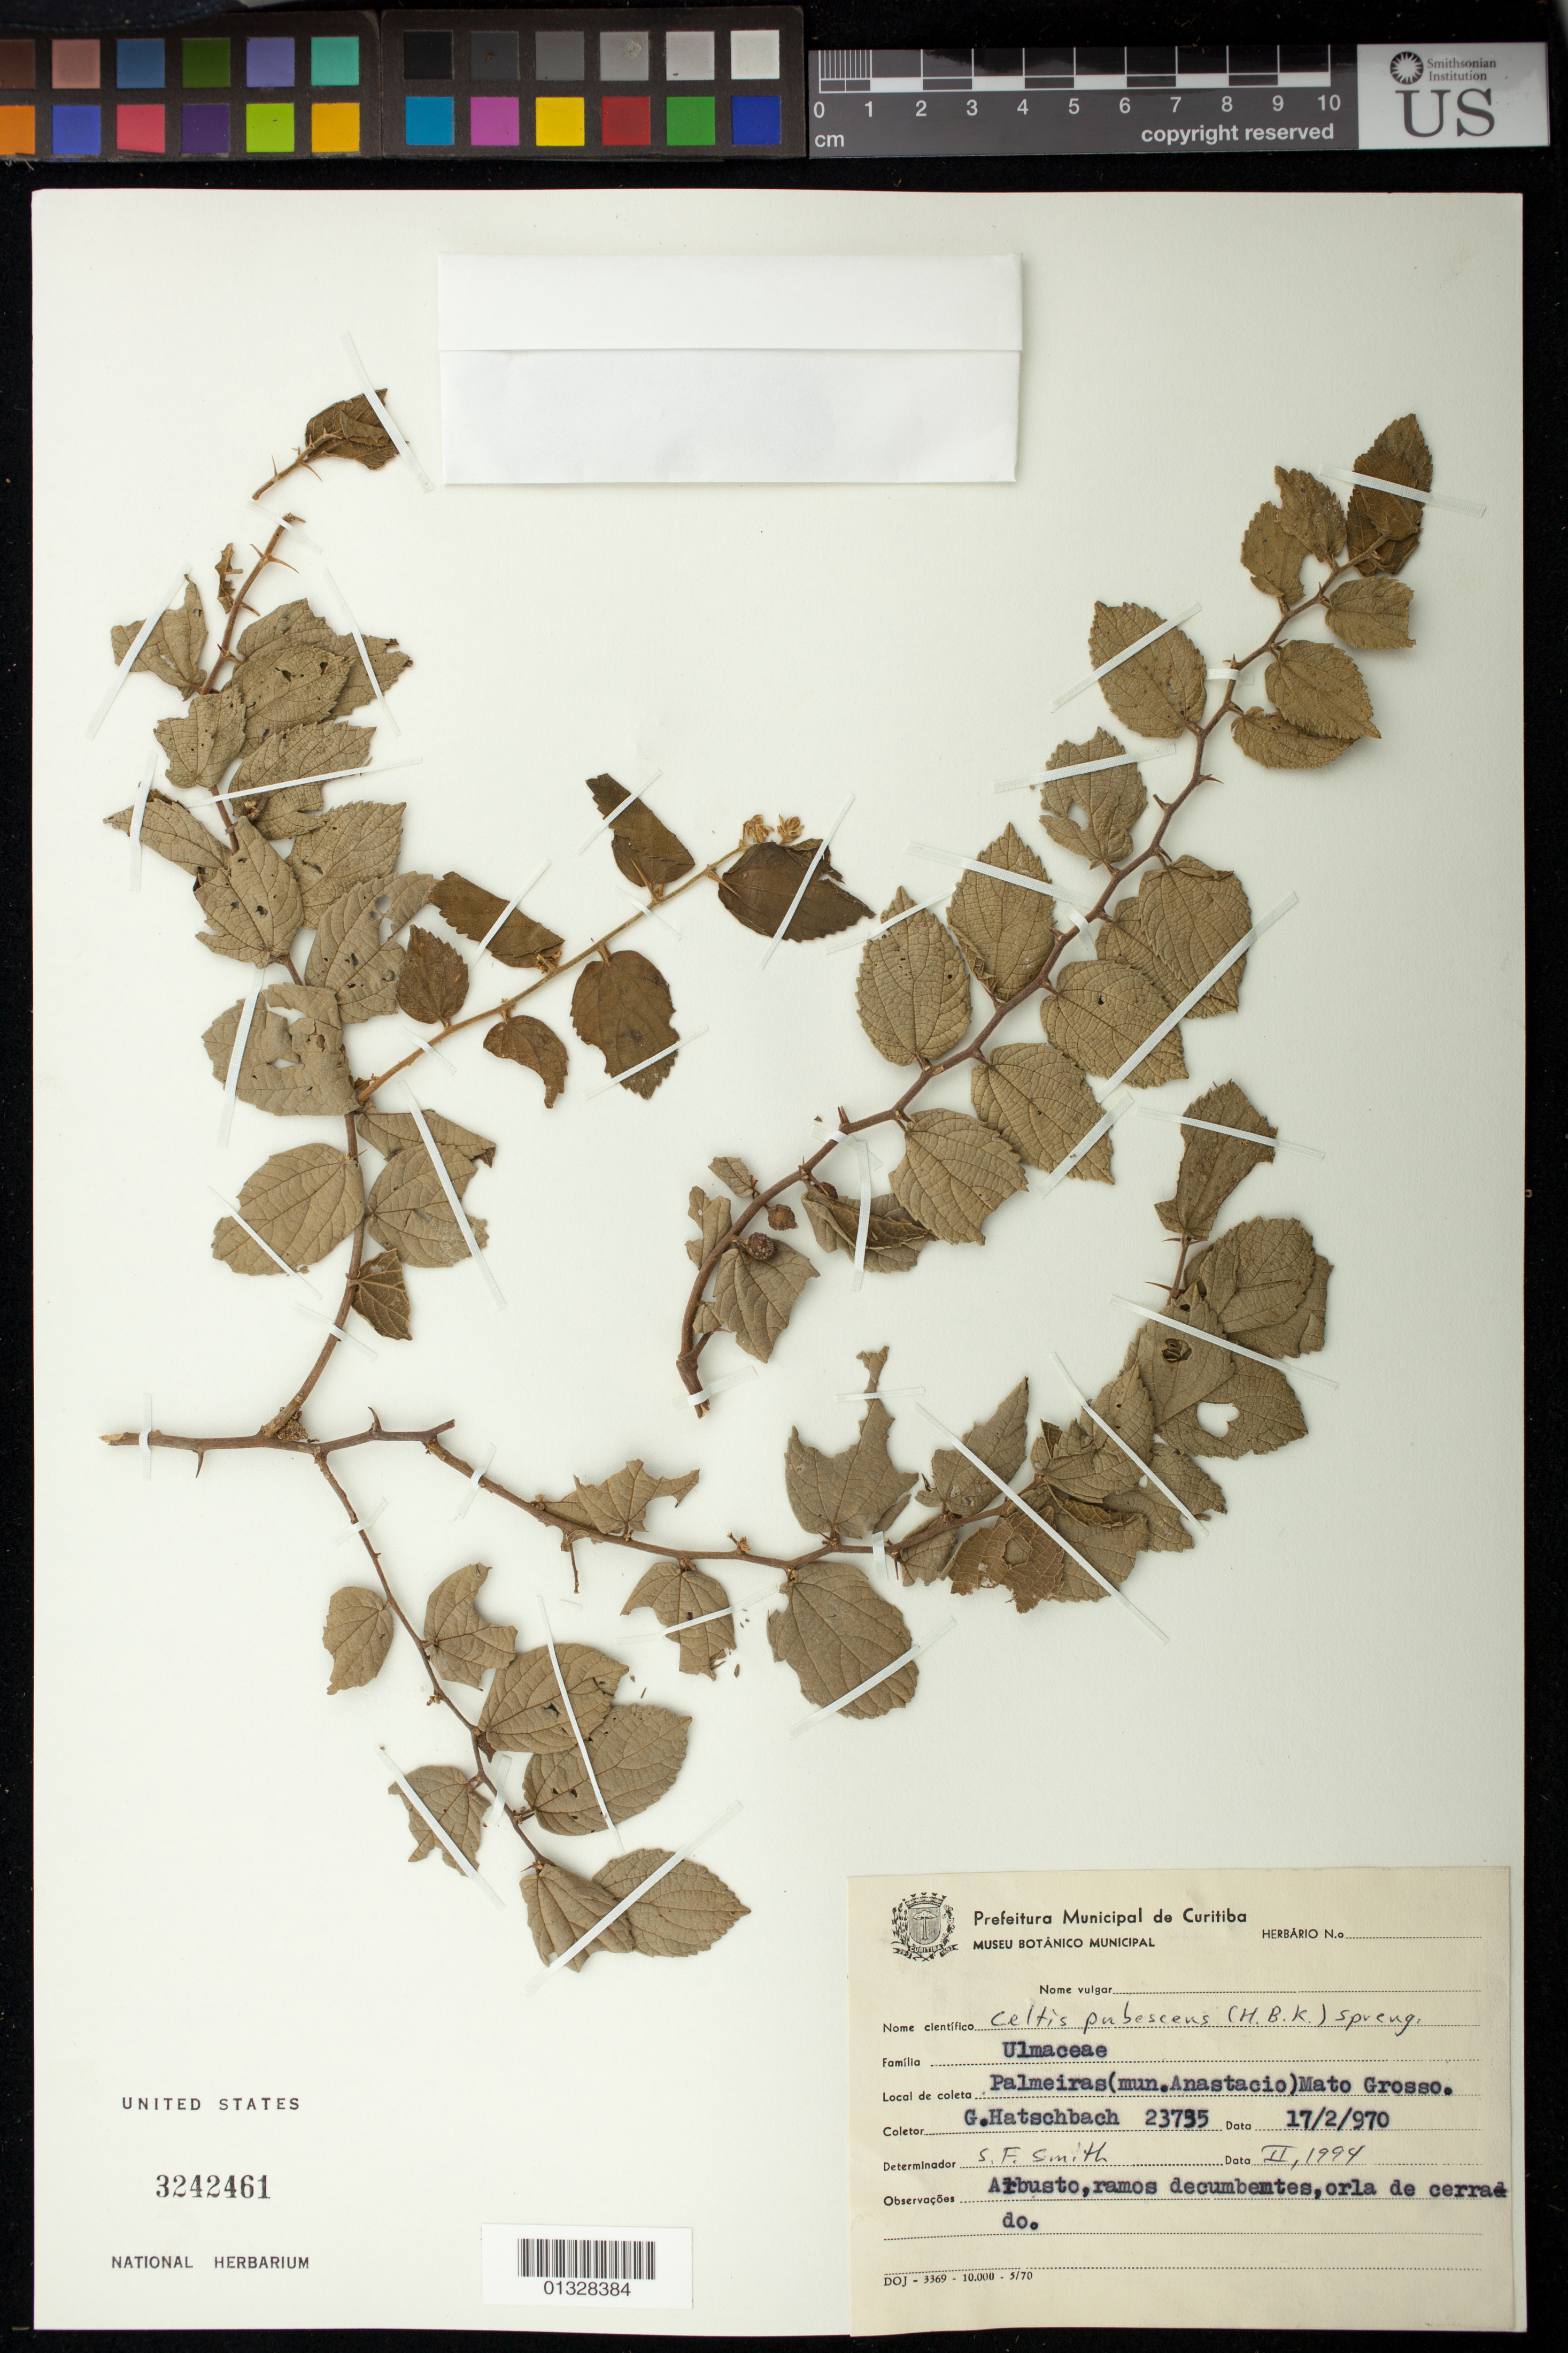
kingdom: Plantae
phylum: Tracheophyta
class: Magnoliopsida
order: Rosales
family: Cannabaceae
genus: Celtis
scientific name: Celtis pubescens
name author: (Kunth) Spreng.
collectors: G. Hatschbach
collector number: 23735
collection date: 1970-02-17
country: Brazil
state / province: Mato Grosso do Sul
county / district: Anastácio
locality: Palmeiras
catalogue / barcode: US 3242461